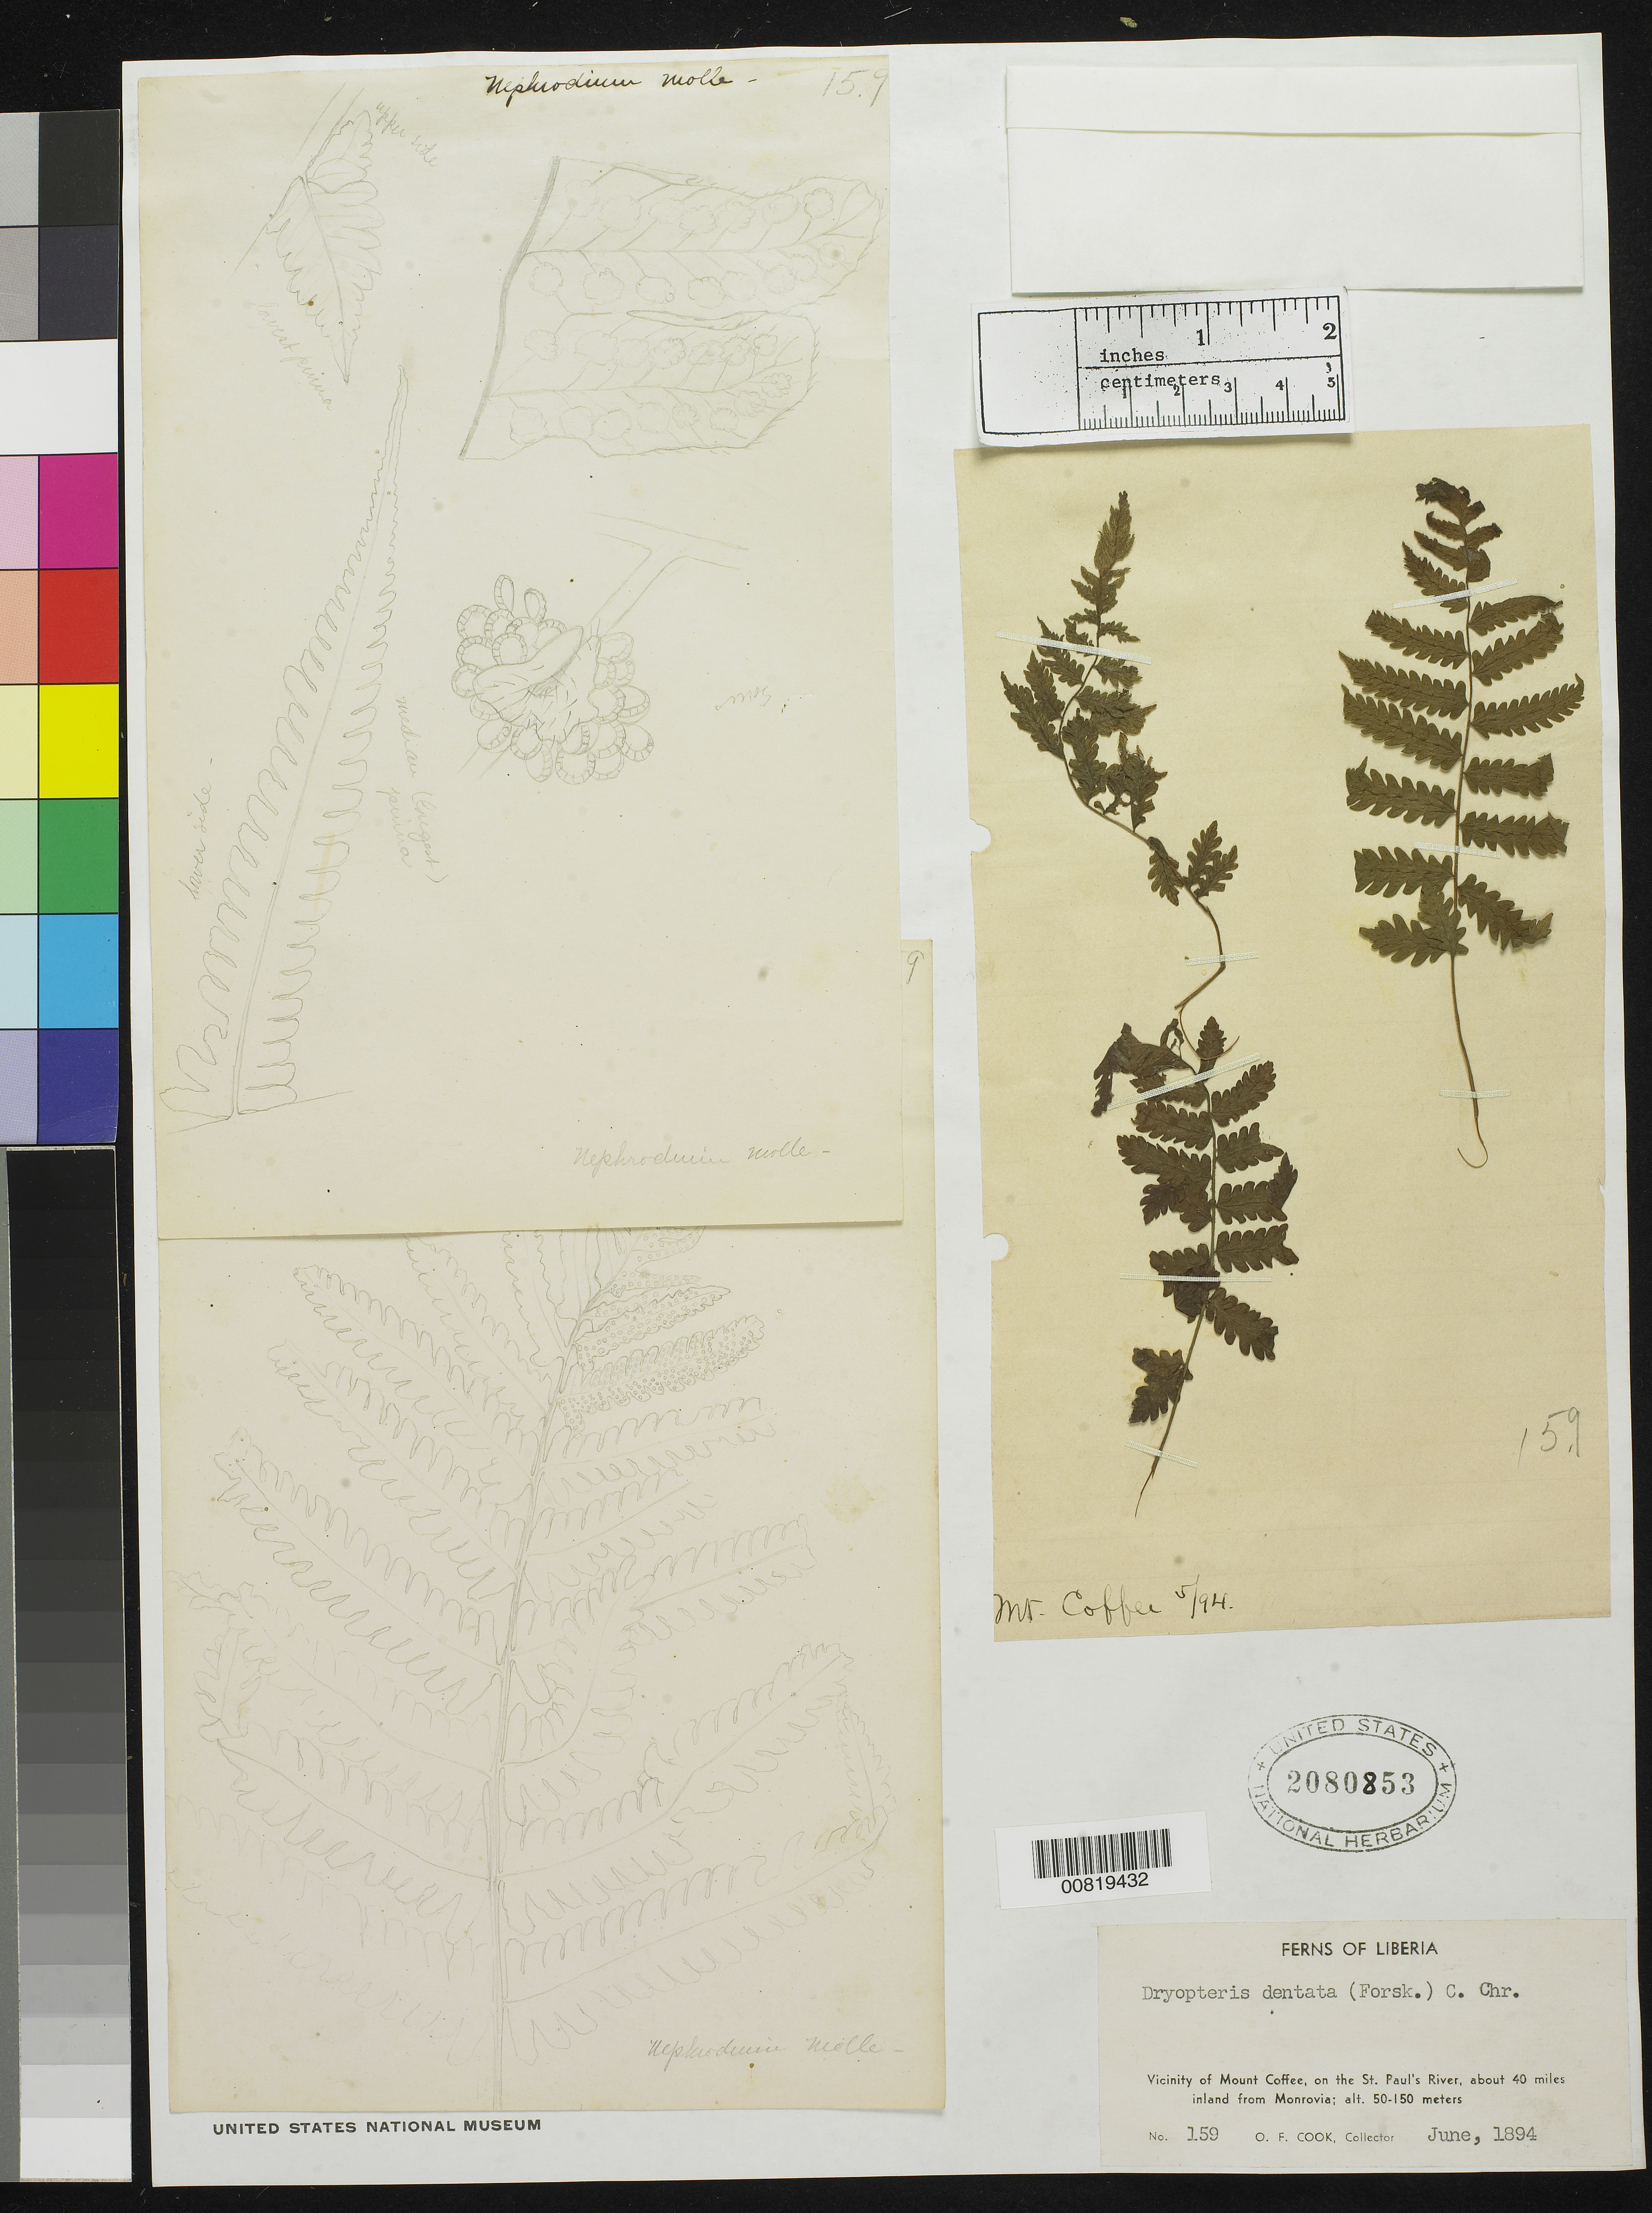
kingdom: Plantae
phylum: Tracheophyta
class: Polypodiopsida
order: Polypodiales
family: Thelypteridaceae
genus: Christella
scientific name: Christella dentata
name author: (Forssk.) Brownsey & Jermy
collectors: O. F. Cook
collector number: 159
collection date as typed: Jun 1894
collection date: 1894-06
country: Liberia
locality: Vicinity of Mt. Coffee, on the St. Paul's River, about 40 miles inland from Monrovia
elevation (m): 50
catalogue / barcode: US 2080853